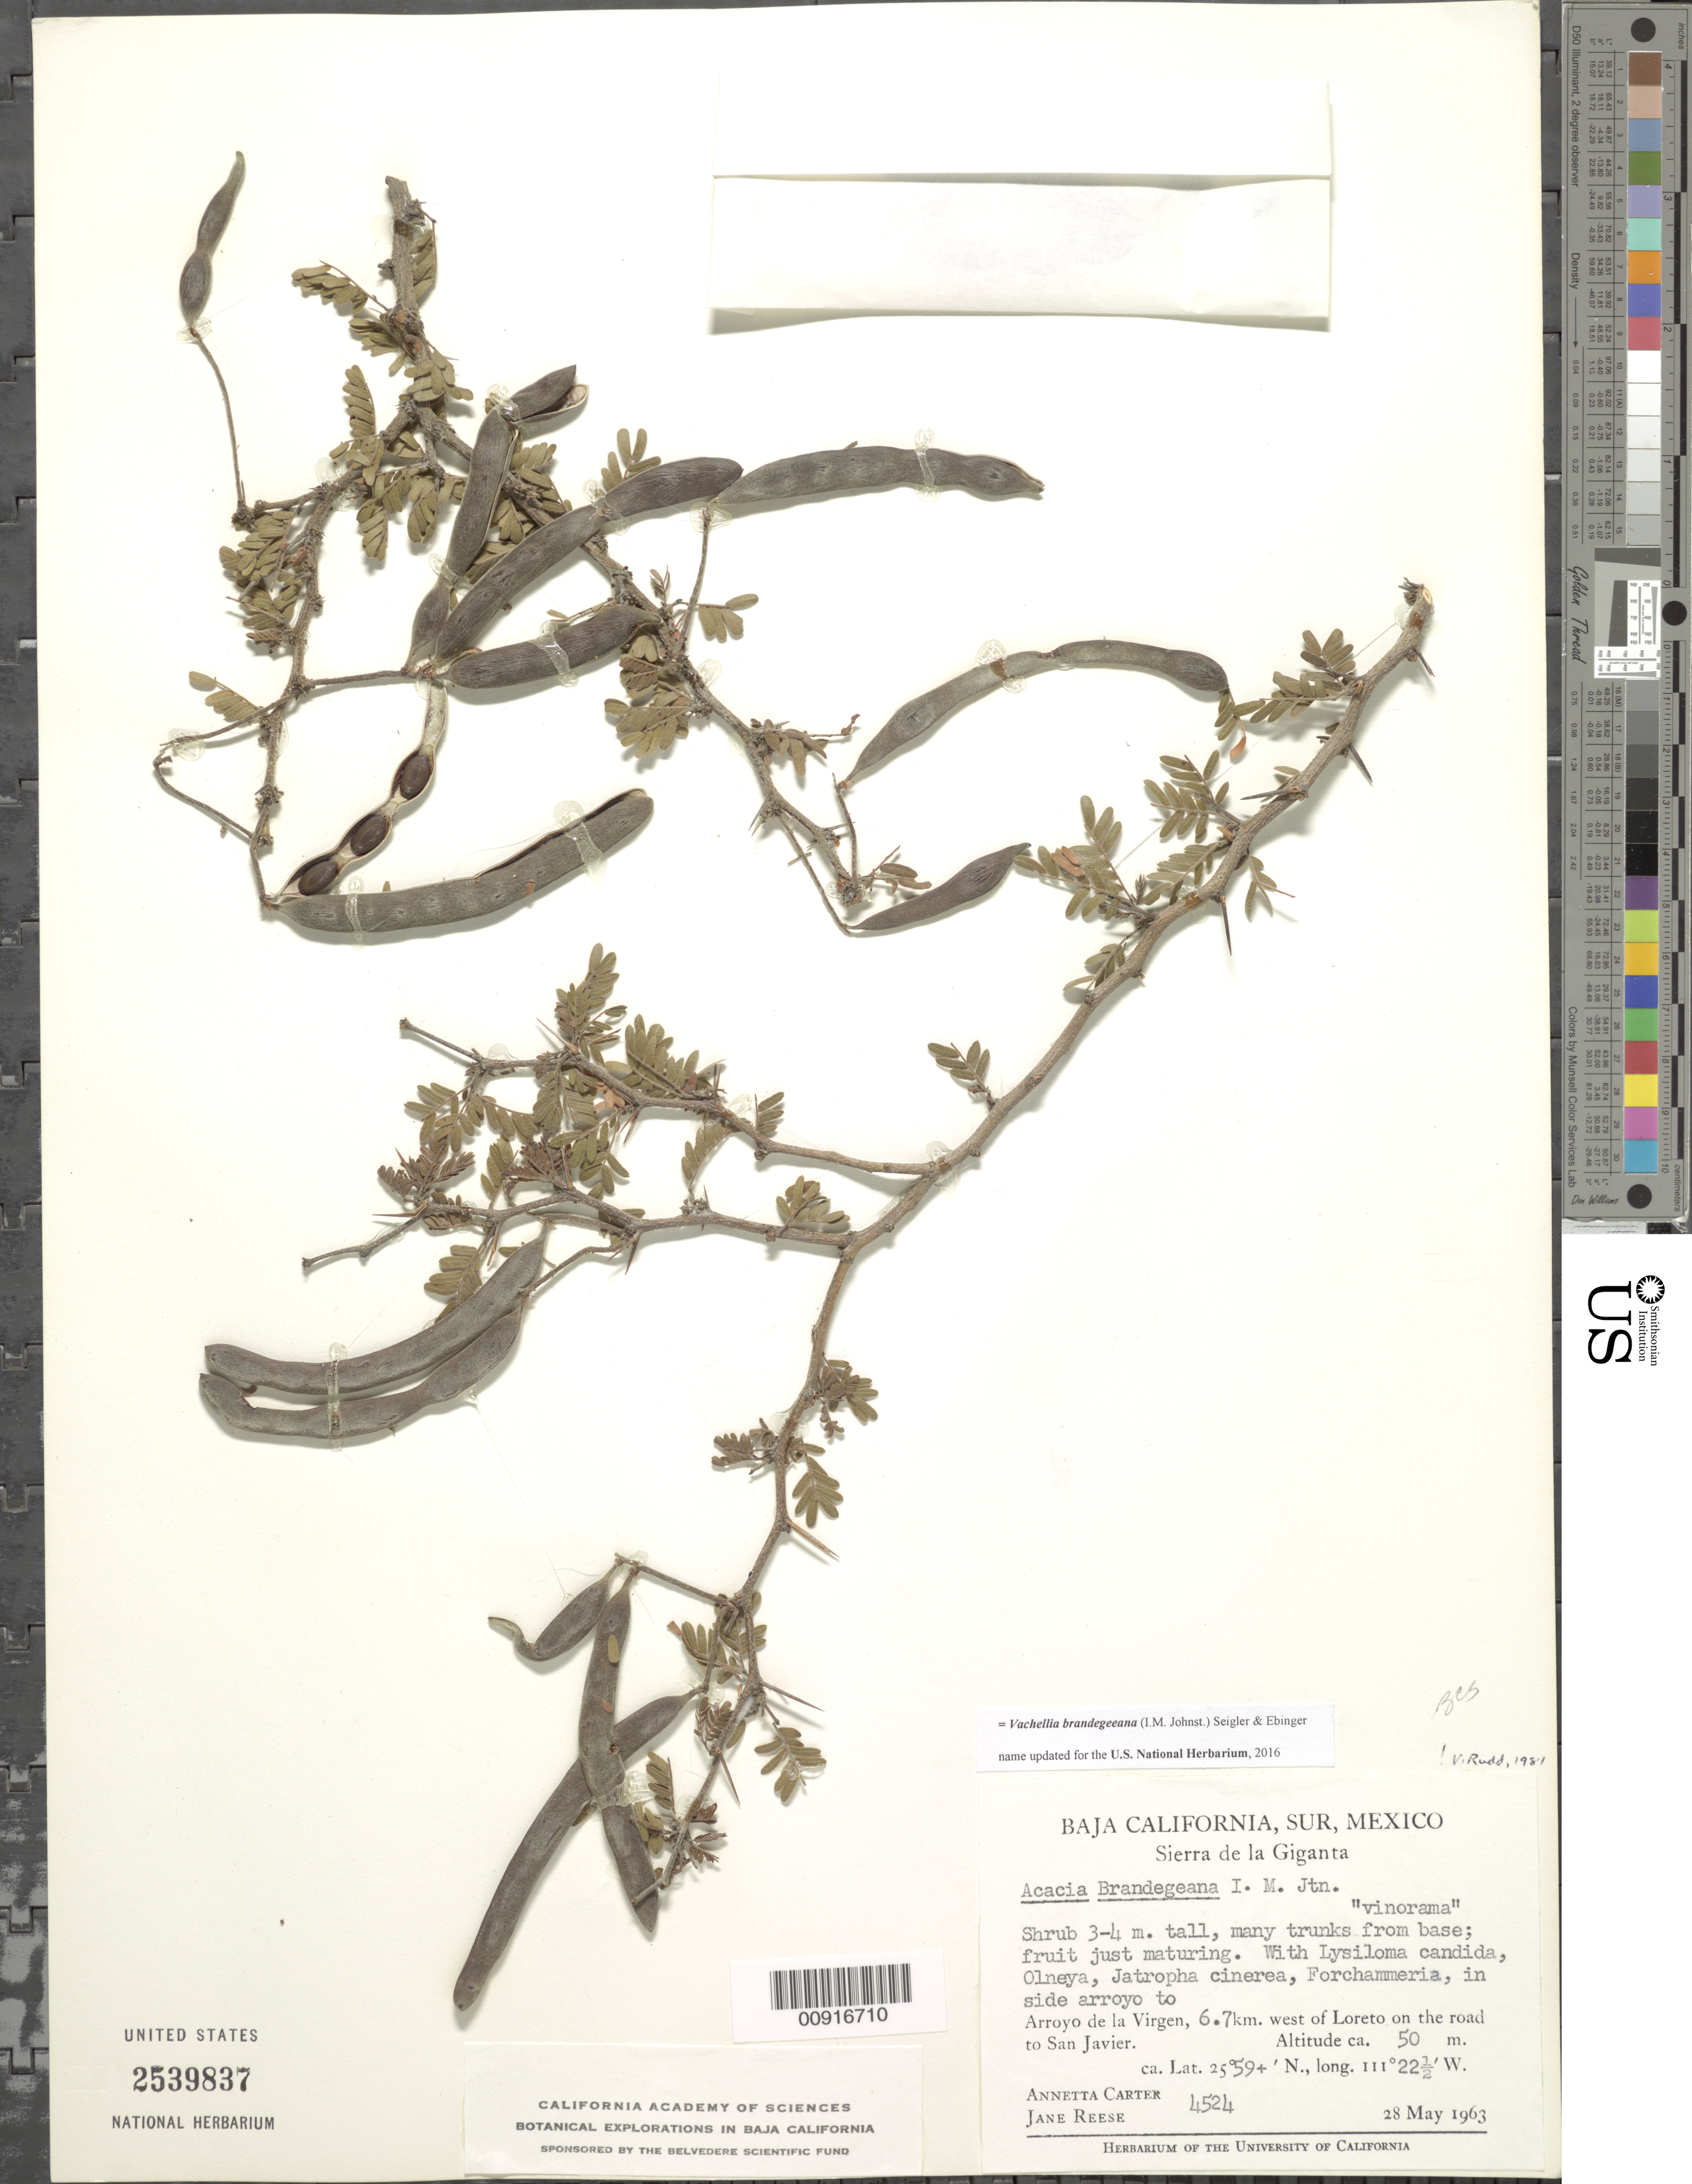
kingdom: Plantae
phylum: Tracheophyta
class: Magnoliopsida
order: Fabales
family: Fabaceae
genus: Vachellia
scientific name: Vachellia brandegeana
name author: (I.M. Johnst.) Seigler & Ebinger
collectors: A. Carter & J. Reese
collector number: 4524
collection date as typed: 28 May 1963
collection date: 1963-05-28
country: Mexico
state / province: Baja California Sur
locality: In side arroyo to Arroyo de la Virgen, 6.7 km. west of Loreto on the road to San Javier. Sierra de la Giganta, Baja California Sur.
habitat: With Lysiloma candida, Olneya, Jatropha cinerea, Forchammeria, in side arroyo to Arroyo de la Virgen.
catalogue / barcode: US 2539837